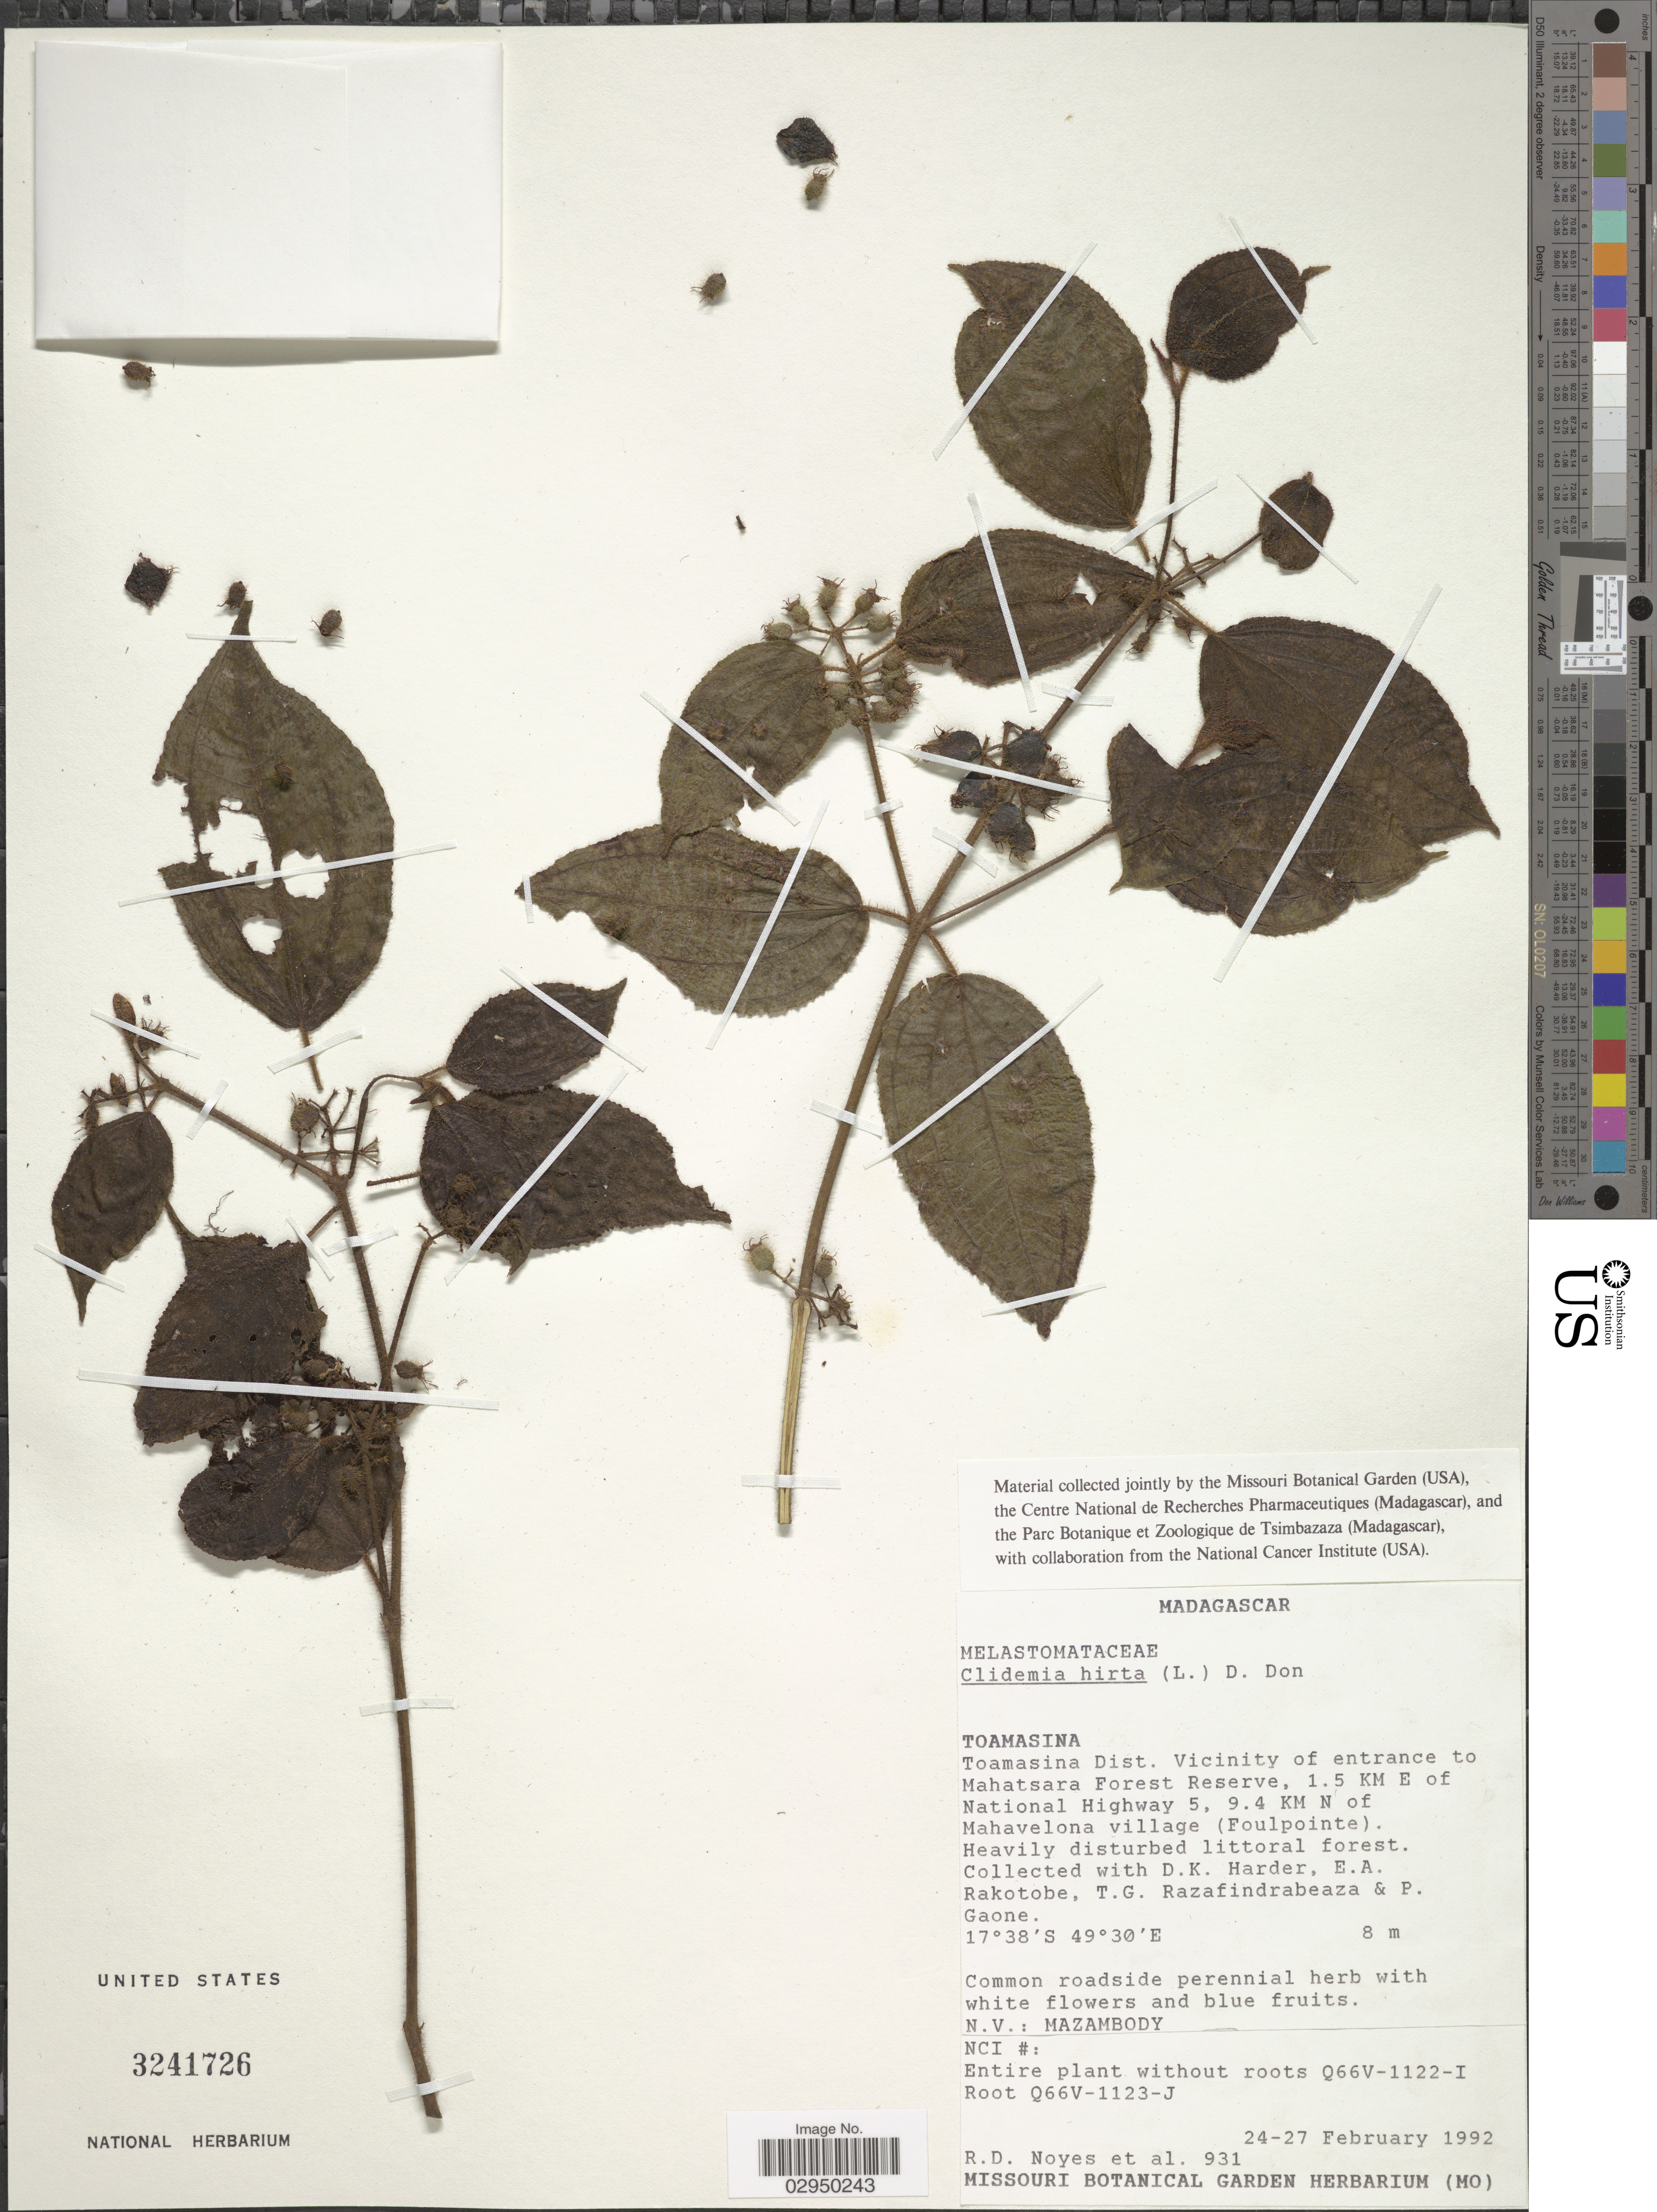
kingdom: Plantae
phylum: Tracheophyta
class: Magnoliopsida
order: Myrtales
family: Melastomataceae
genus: Clidemia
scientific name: Clidemia hirta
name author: (L.) D. Don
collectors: R. Noyes, D. Harder, E. Rakotobe, T. Razafindrabeaza & P. Gaone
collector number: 931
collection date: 1992-02-24/1992-02-27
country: Madagascar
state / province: Atsinanana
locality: Toamasina Dist. Vicinity of entrance to Mahatsara Forest Reserve, 1.5 km E of National Highway 5, 9.4 km N of Mahavelona village (Foulpointe).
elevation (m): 8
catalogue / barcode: US 3241726